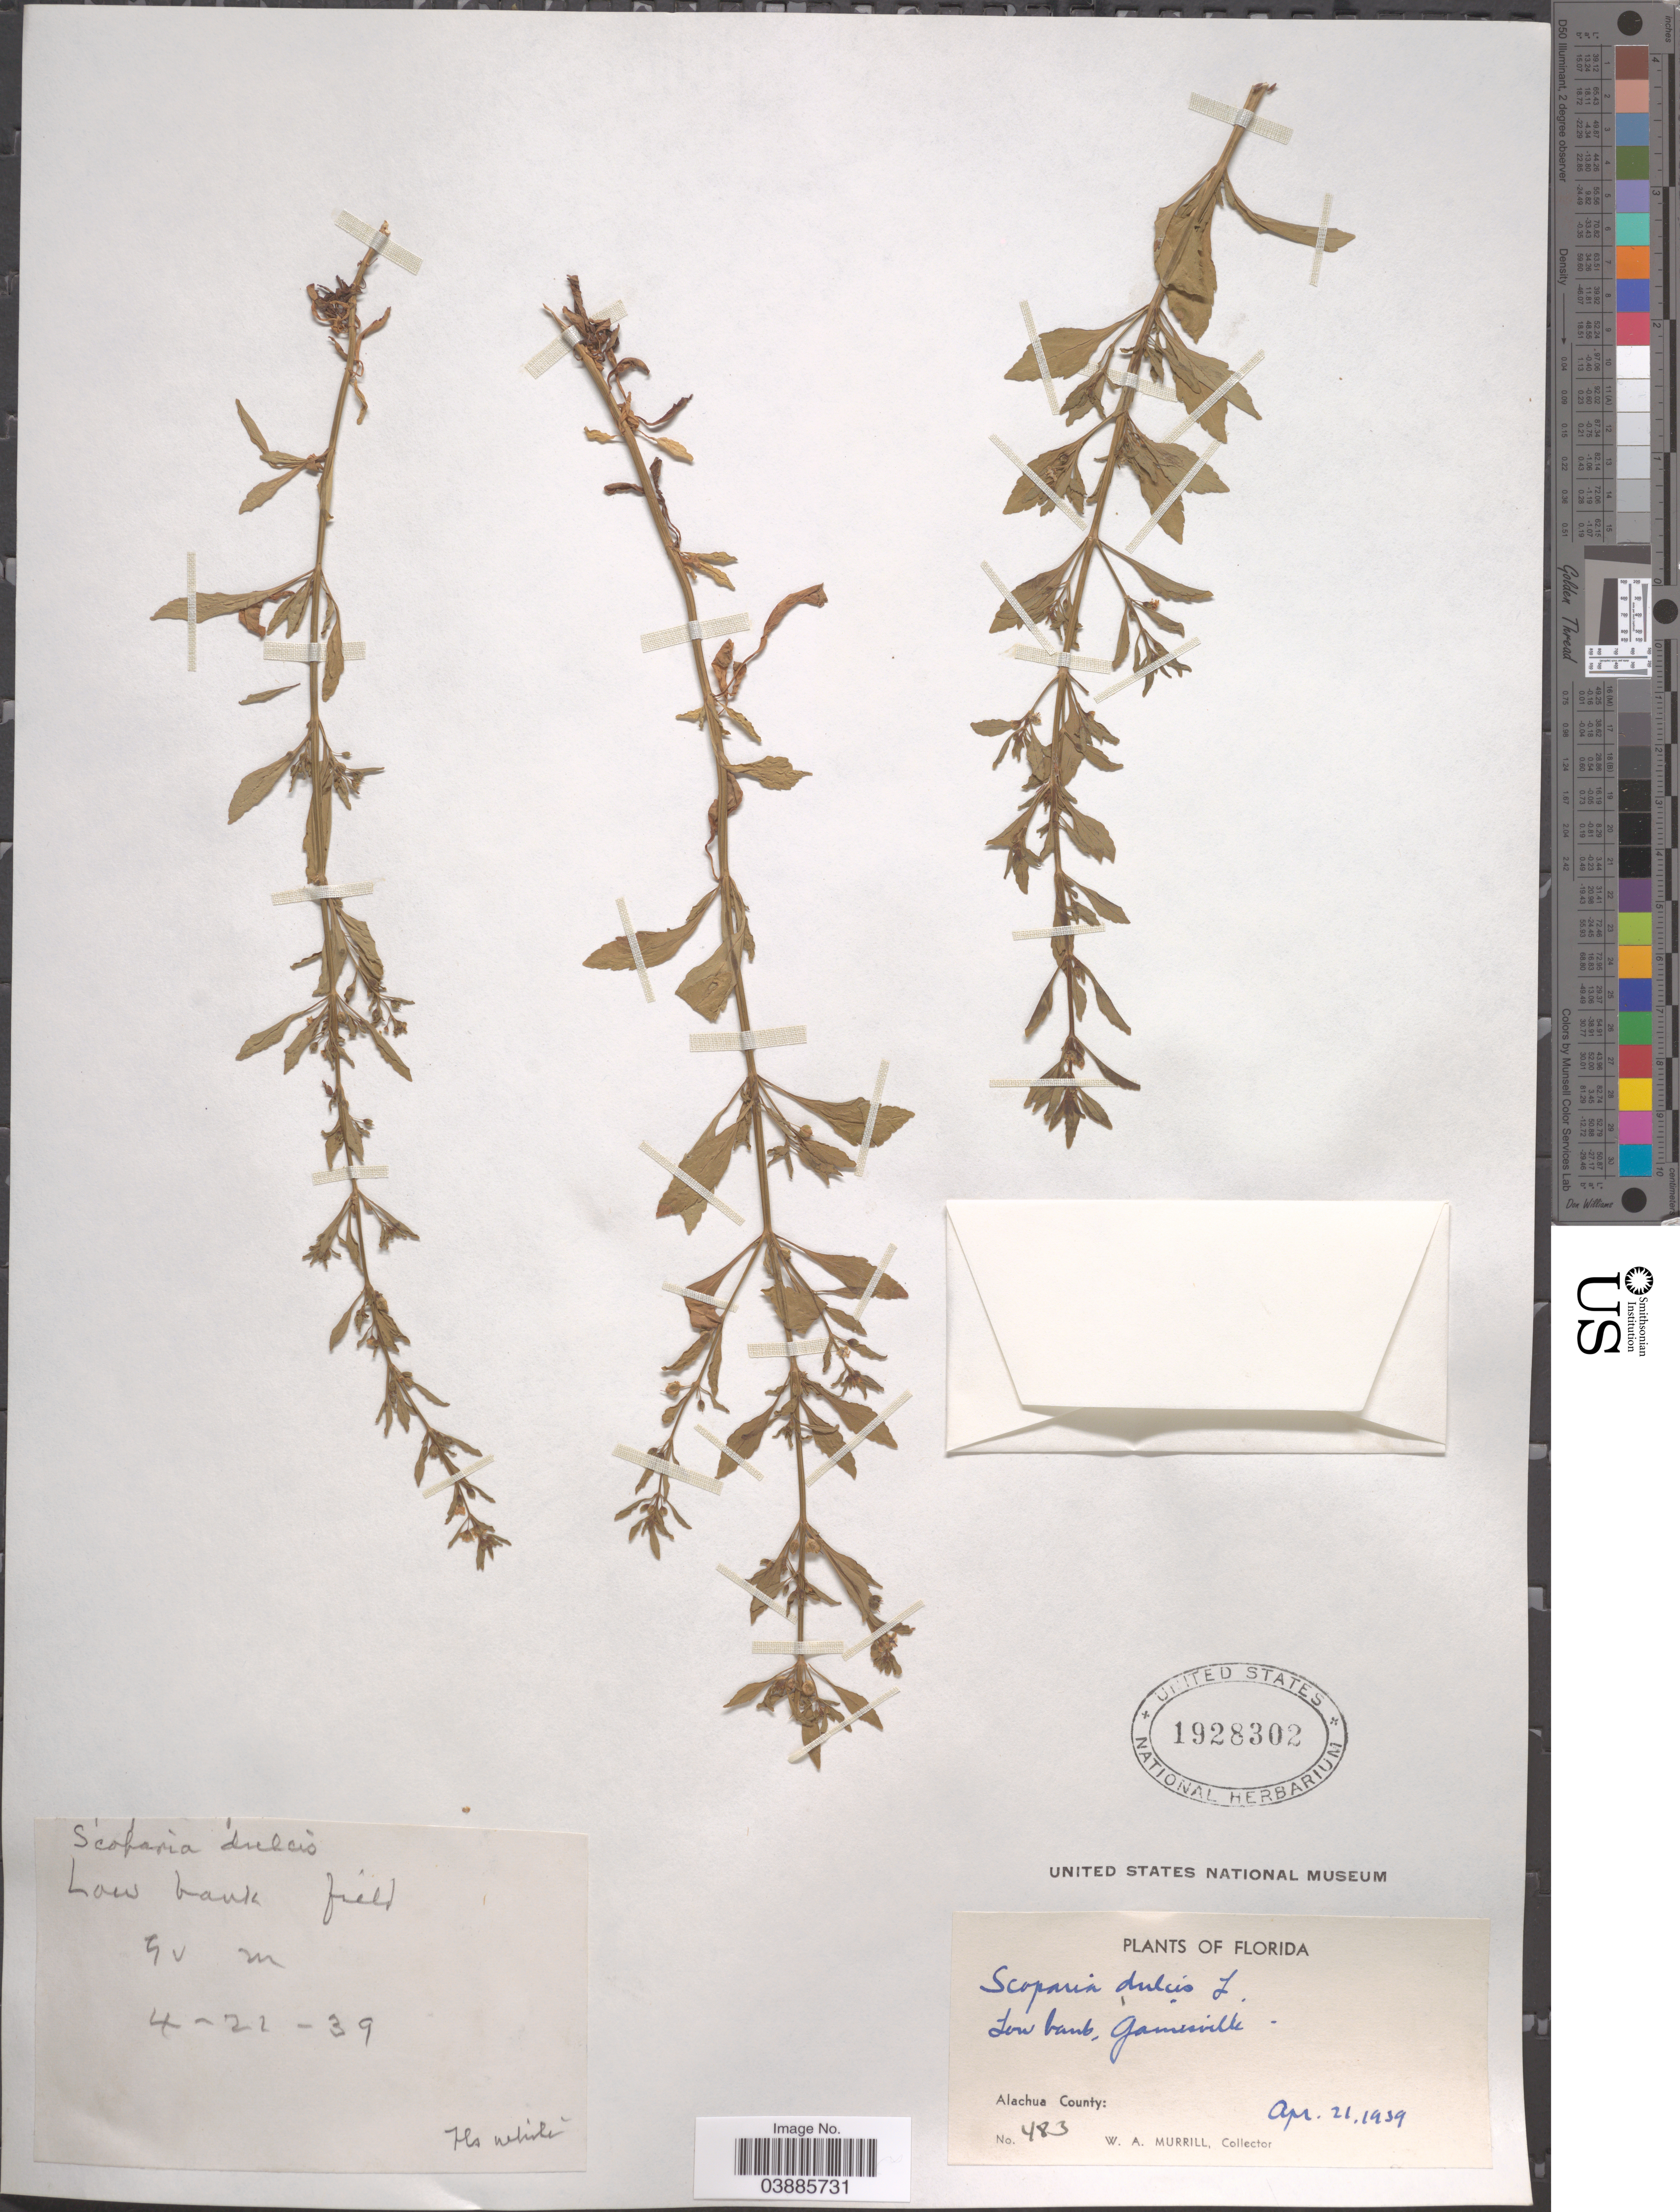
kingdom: Plantae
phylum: Tracheophyta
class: Magnoliopsida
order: Lamiales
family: Plantaginaceae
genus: Scoparia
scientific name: Scoparia dulcis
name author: L.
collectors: W. A. Murrill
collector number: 483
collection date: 1939-04-21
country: United States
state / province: Florida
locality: Low bank, Gainesville. Alachua County.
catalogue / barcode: US 1928302